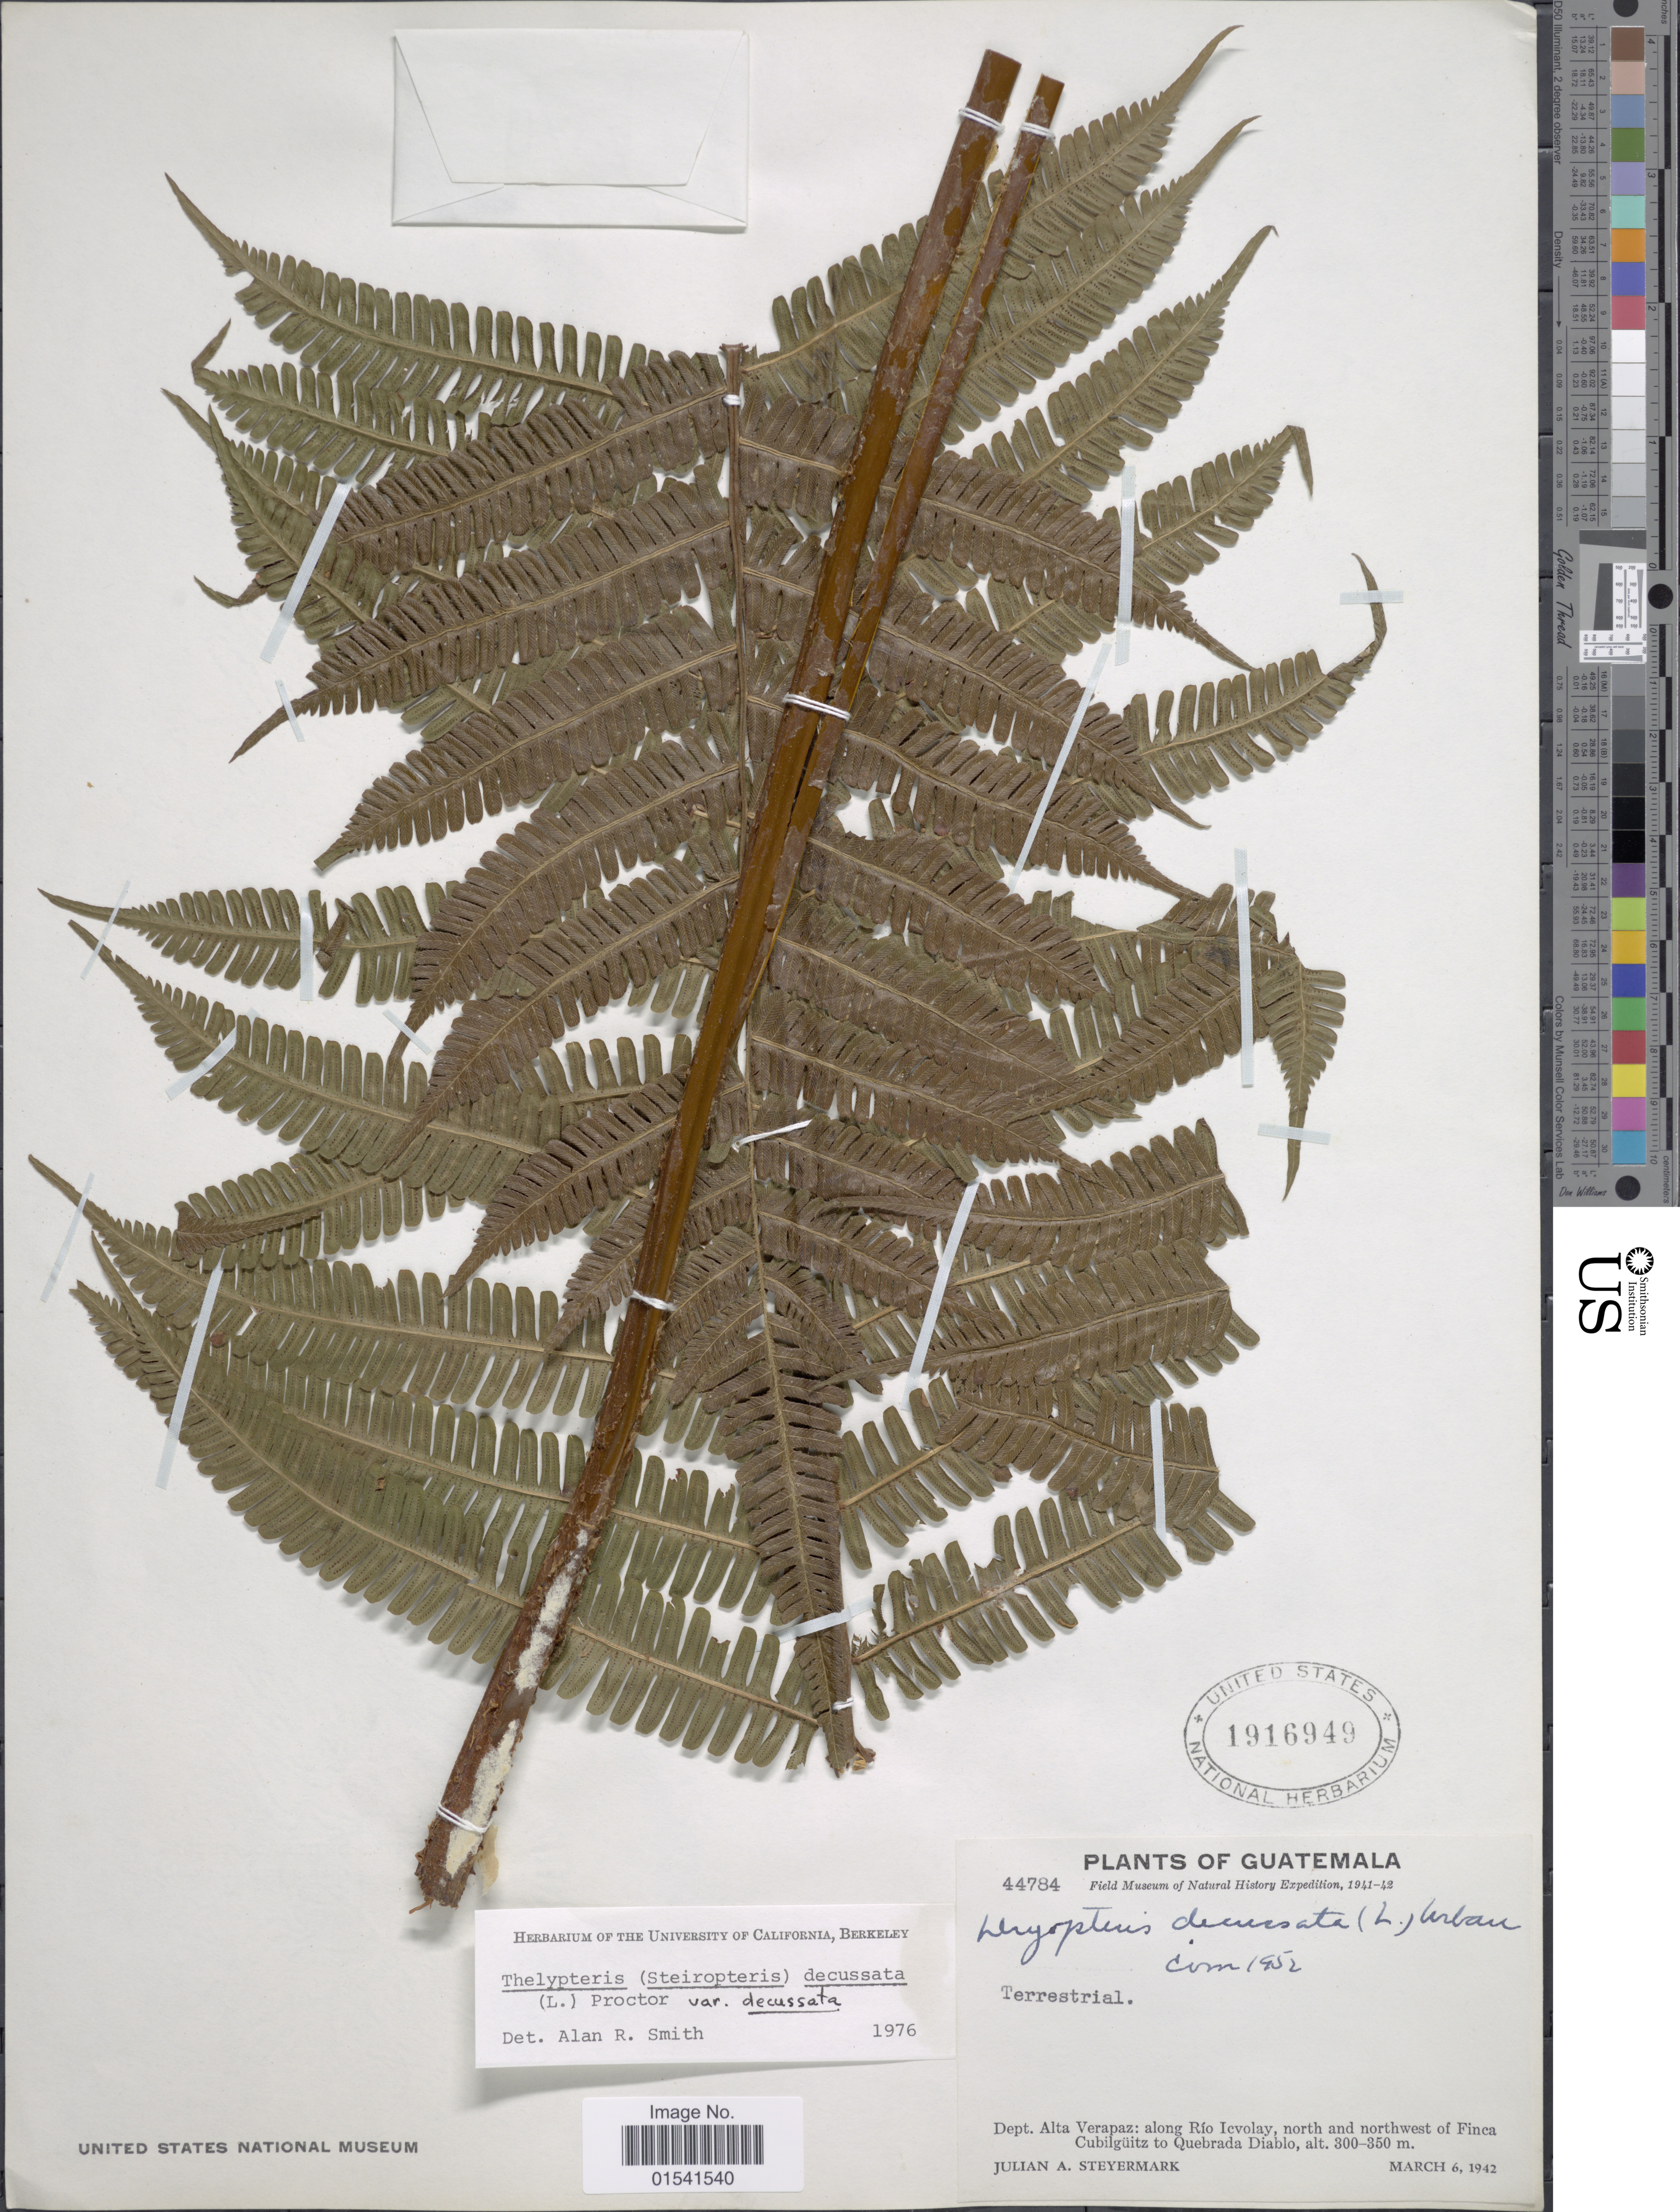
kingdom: Plantae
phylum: Tracheophyta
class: Polypodiopsida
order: Polypodiales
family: Thelypteridaceae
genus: Steiropteris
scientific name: Steiropteris decussata var. decussata (L.) comb. nov., ined. 2015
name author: (L.)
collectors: J. Steyermark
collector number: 44784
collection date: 1942-03-06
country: Guatemala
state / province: Alta Verapaz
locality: Dept. Alta Verapaz: along Río Icvolay, north and northwest of Finca Cubilgüitz to Querada Diablo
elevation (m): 300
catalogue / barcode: US 1916949